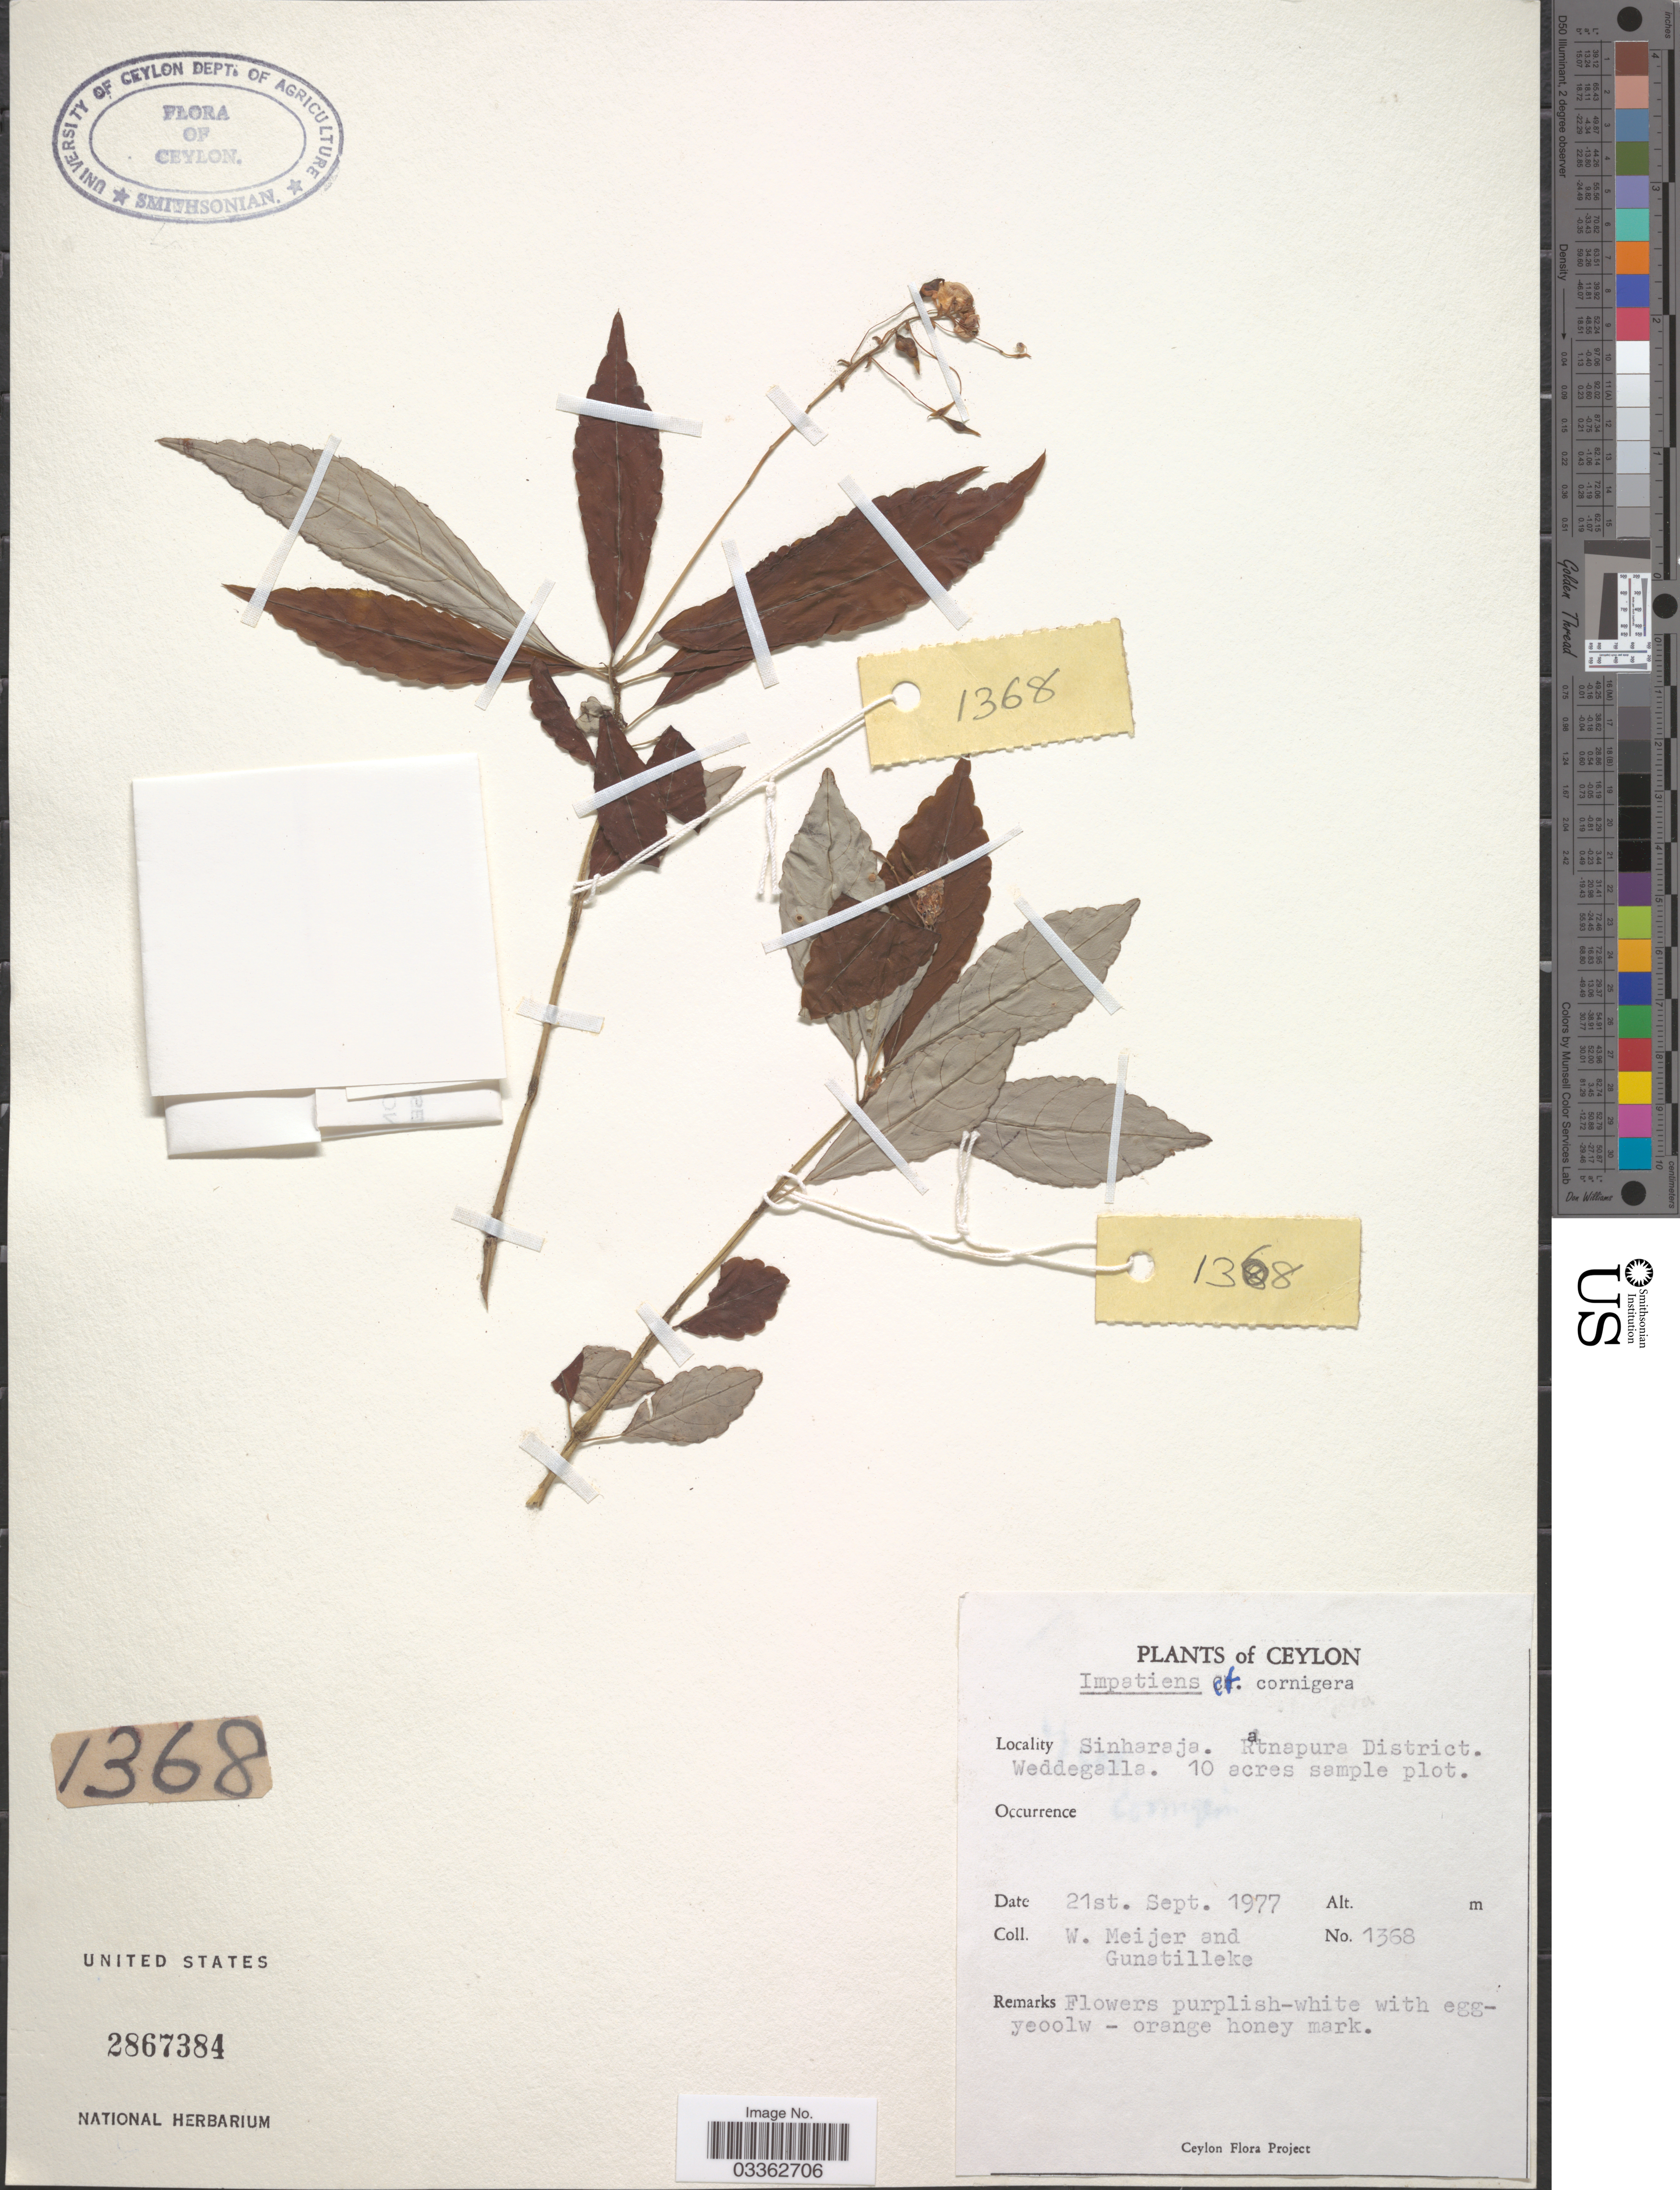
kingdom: Plantae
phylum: Tracheophyta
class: Magnoliopsida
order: Ericales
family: Balsaminaceae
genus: Impatiens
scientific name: Impatiens cornigera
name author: Arn.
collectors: W. Meijer & -- Gunatilleke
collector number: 1368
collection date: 1977-09-21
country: Sri Lanka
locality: Ceylon. Sinharaja. Ratnapura District. Weddegalla. 10 acres sample plot.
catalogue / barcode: US 2867384